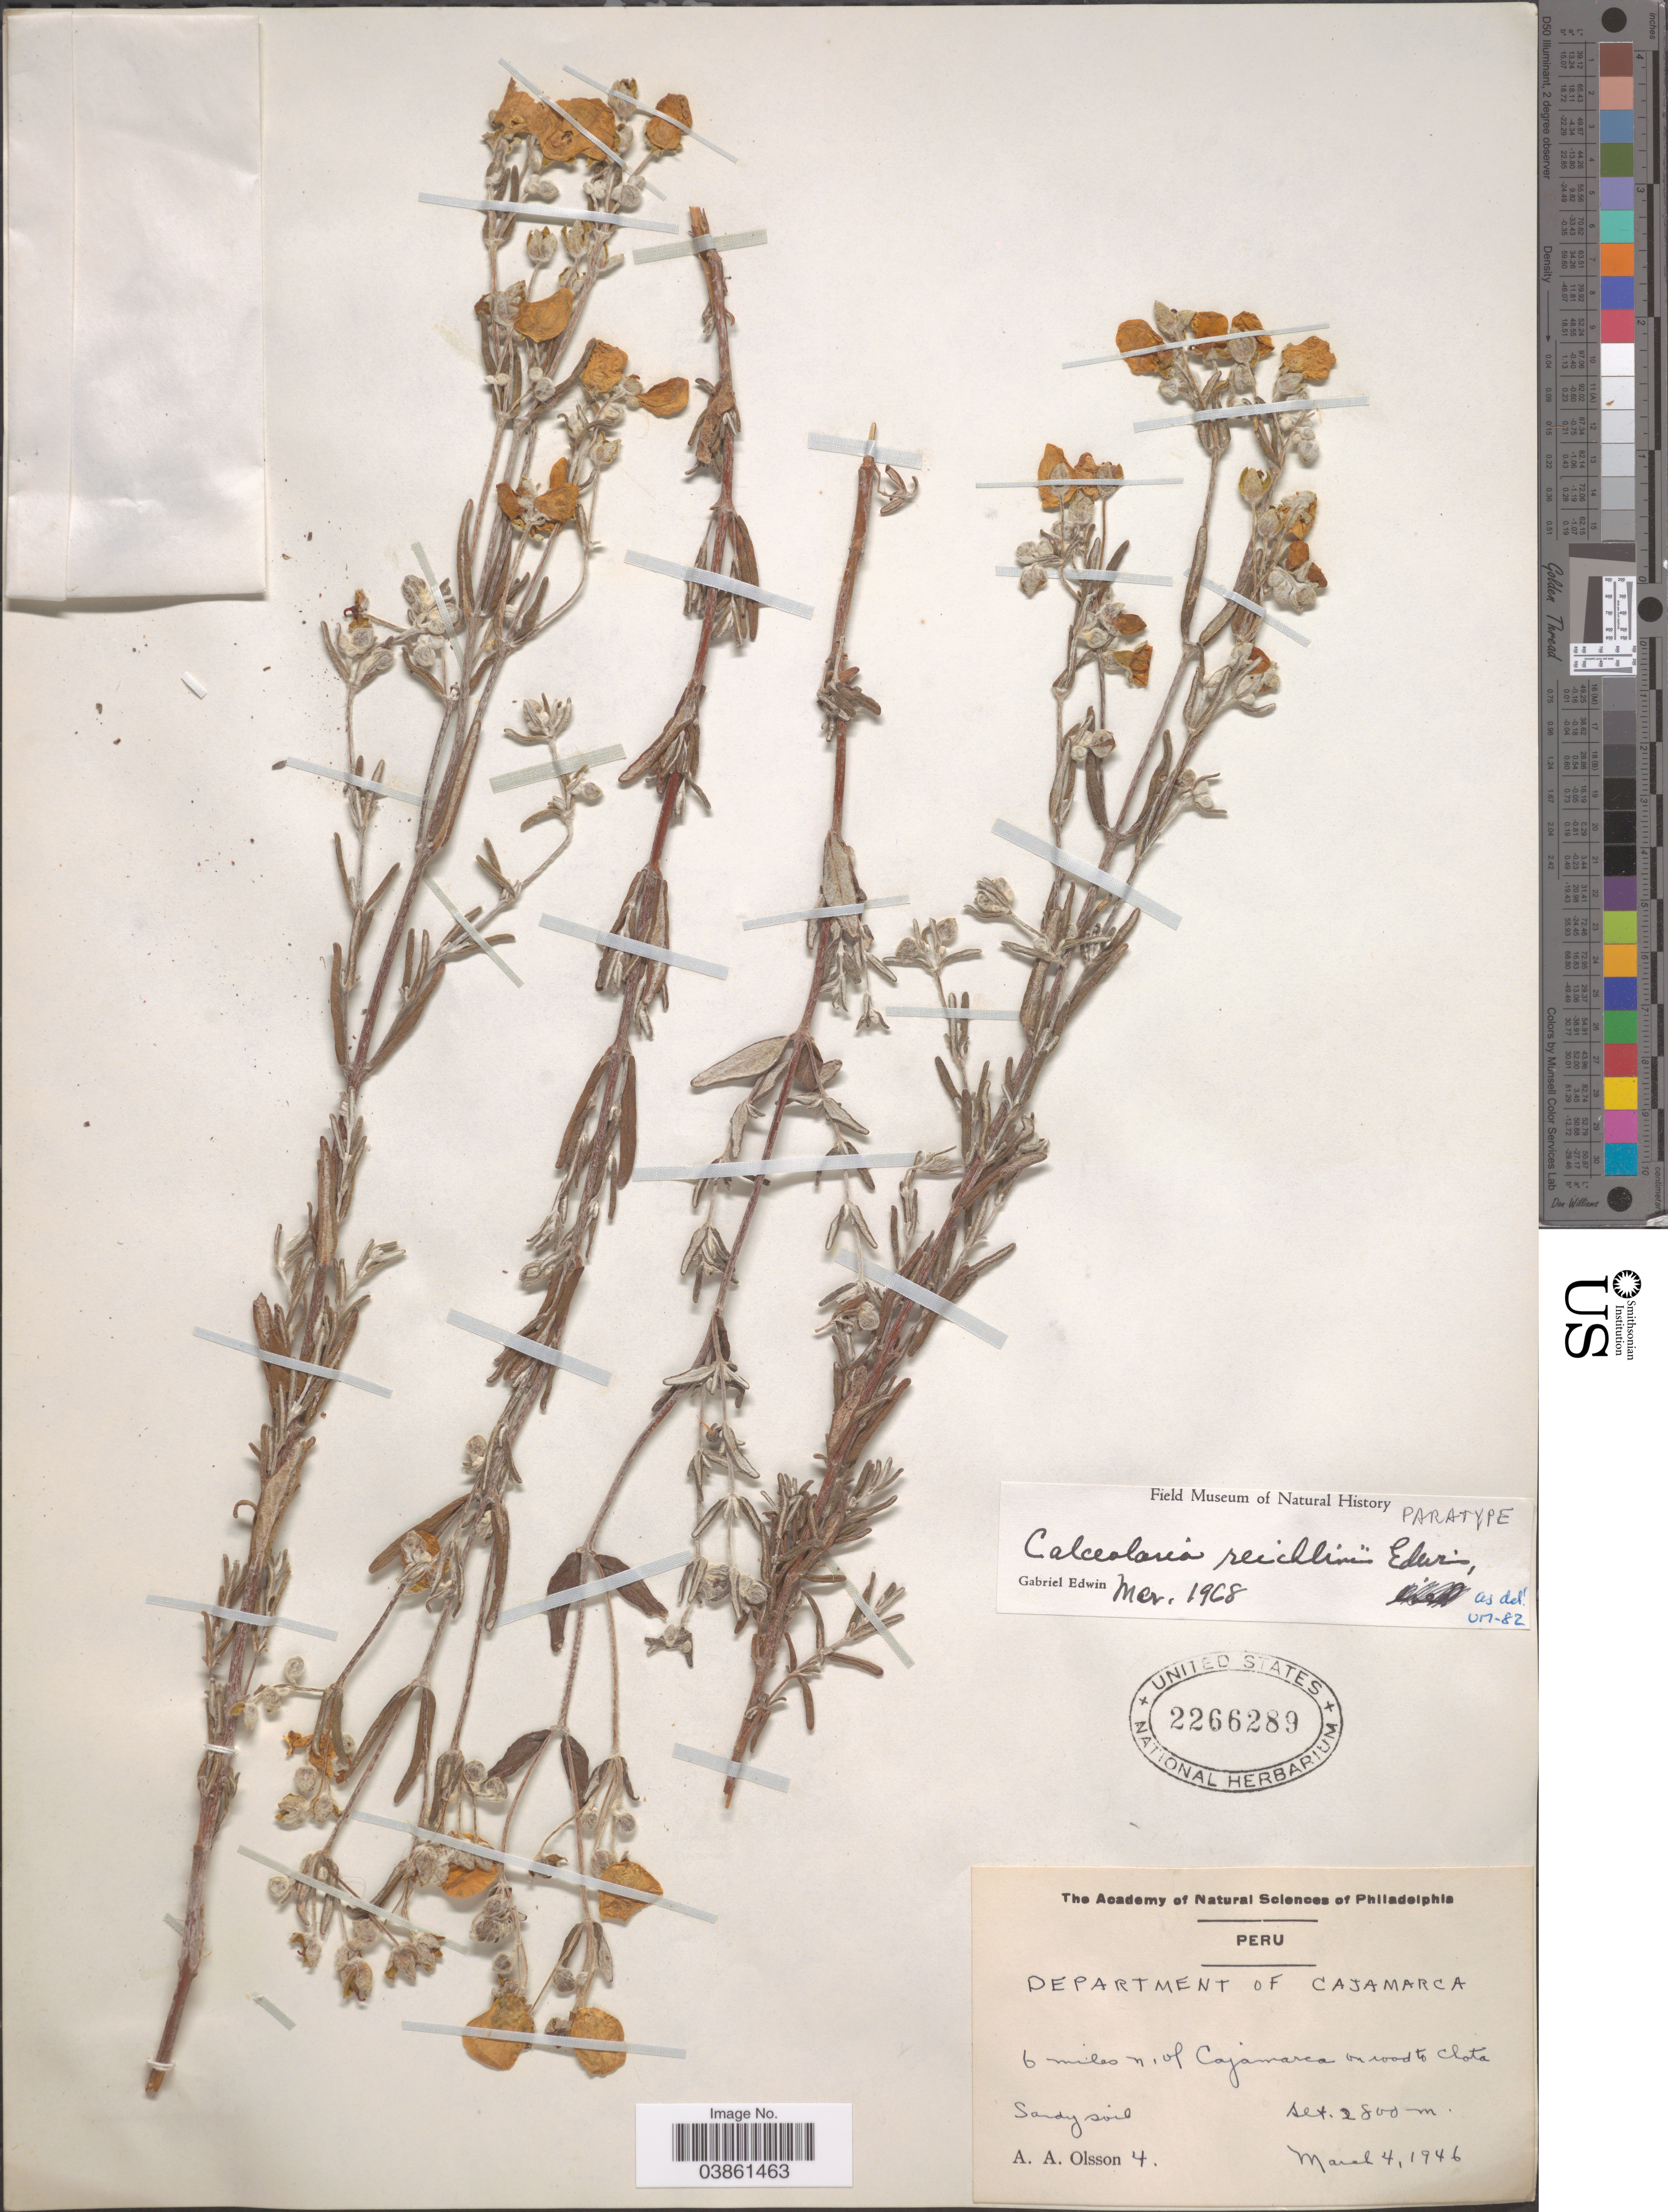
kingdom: Plantae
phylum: Tracheophyta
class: Magnoliopsida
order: Lamiales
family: Calceolariaceae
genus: Calceolaria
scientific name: Calceolaria reichlinii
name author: Edwin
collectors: A. Olsson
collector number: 4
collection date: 1946-03-04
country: Peru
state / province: Cajamarca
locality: Department of Cajamarca. 6 miles n. of Cajamarca on road to Chota.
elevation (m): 2800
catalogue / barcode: US 2266289